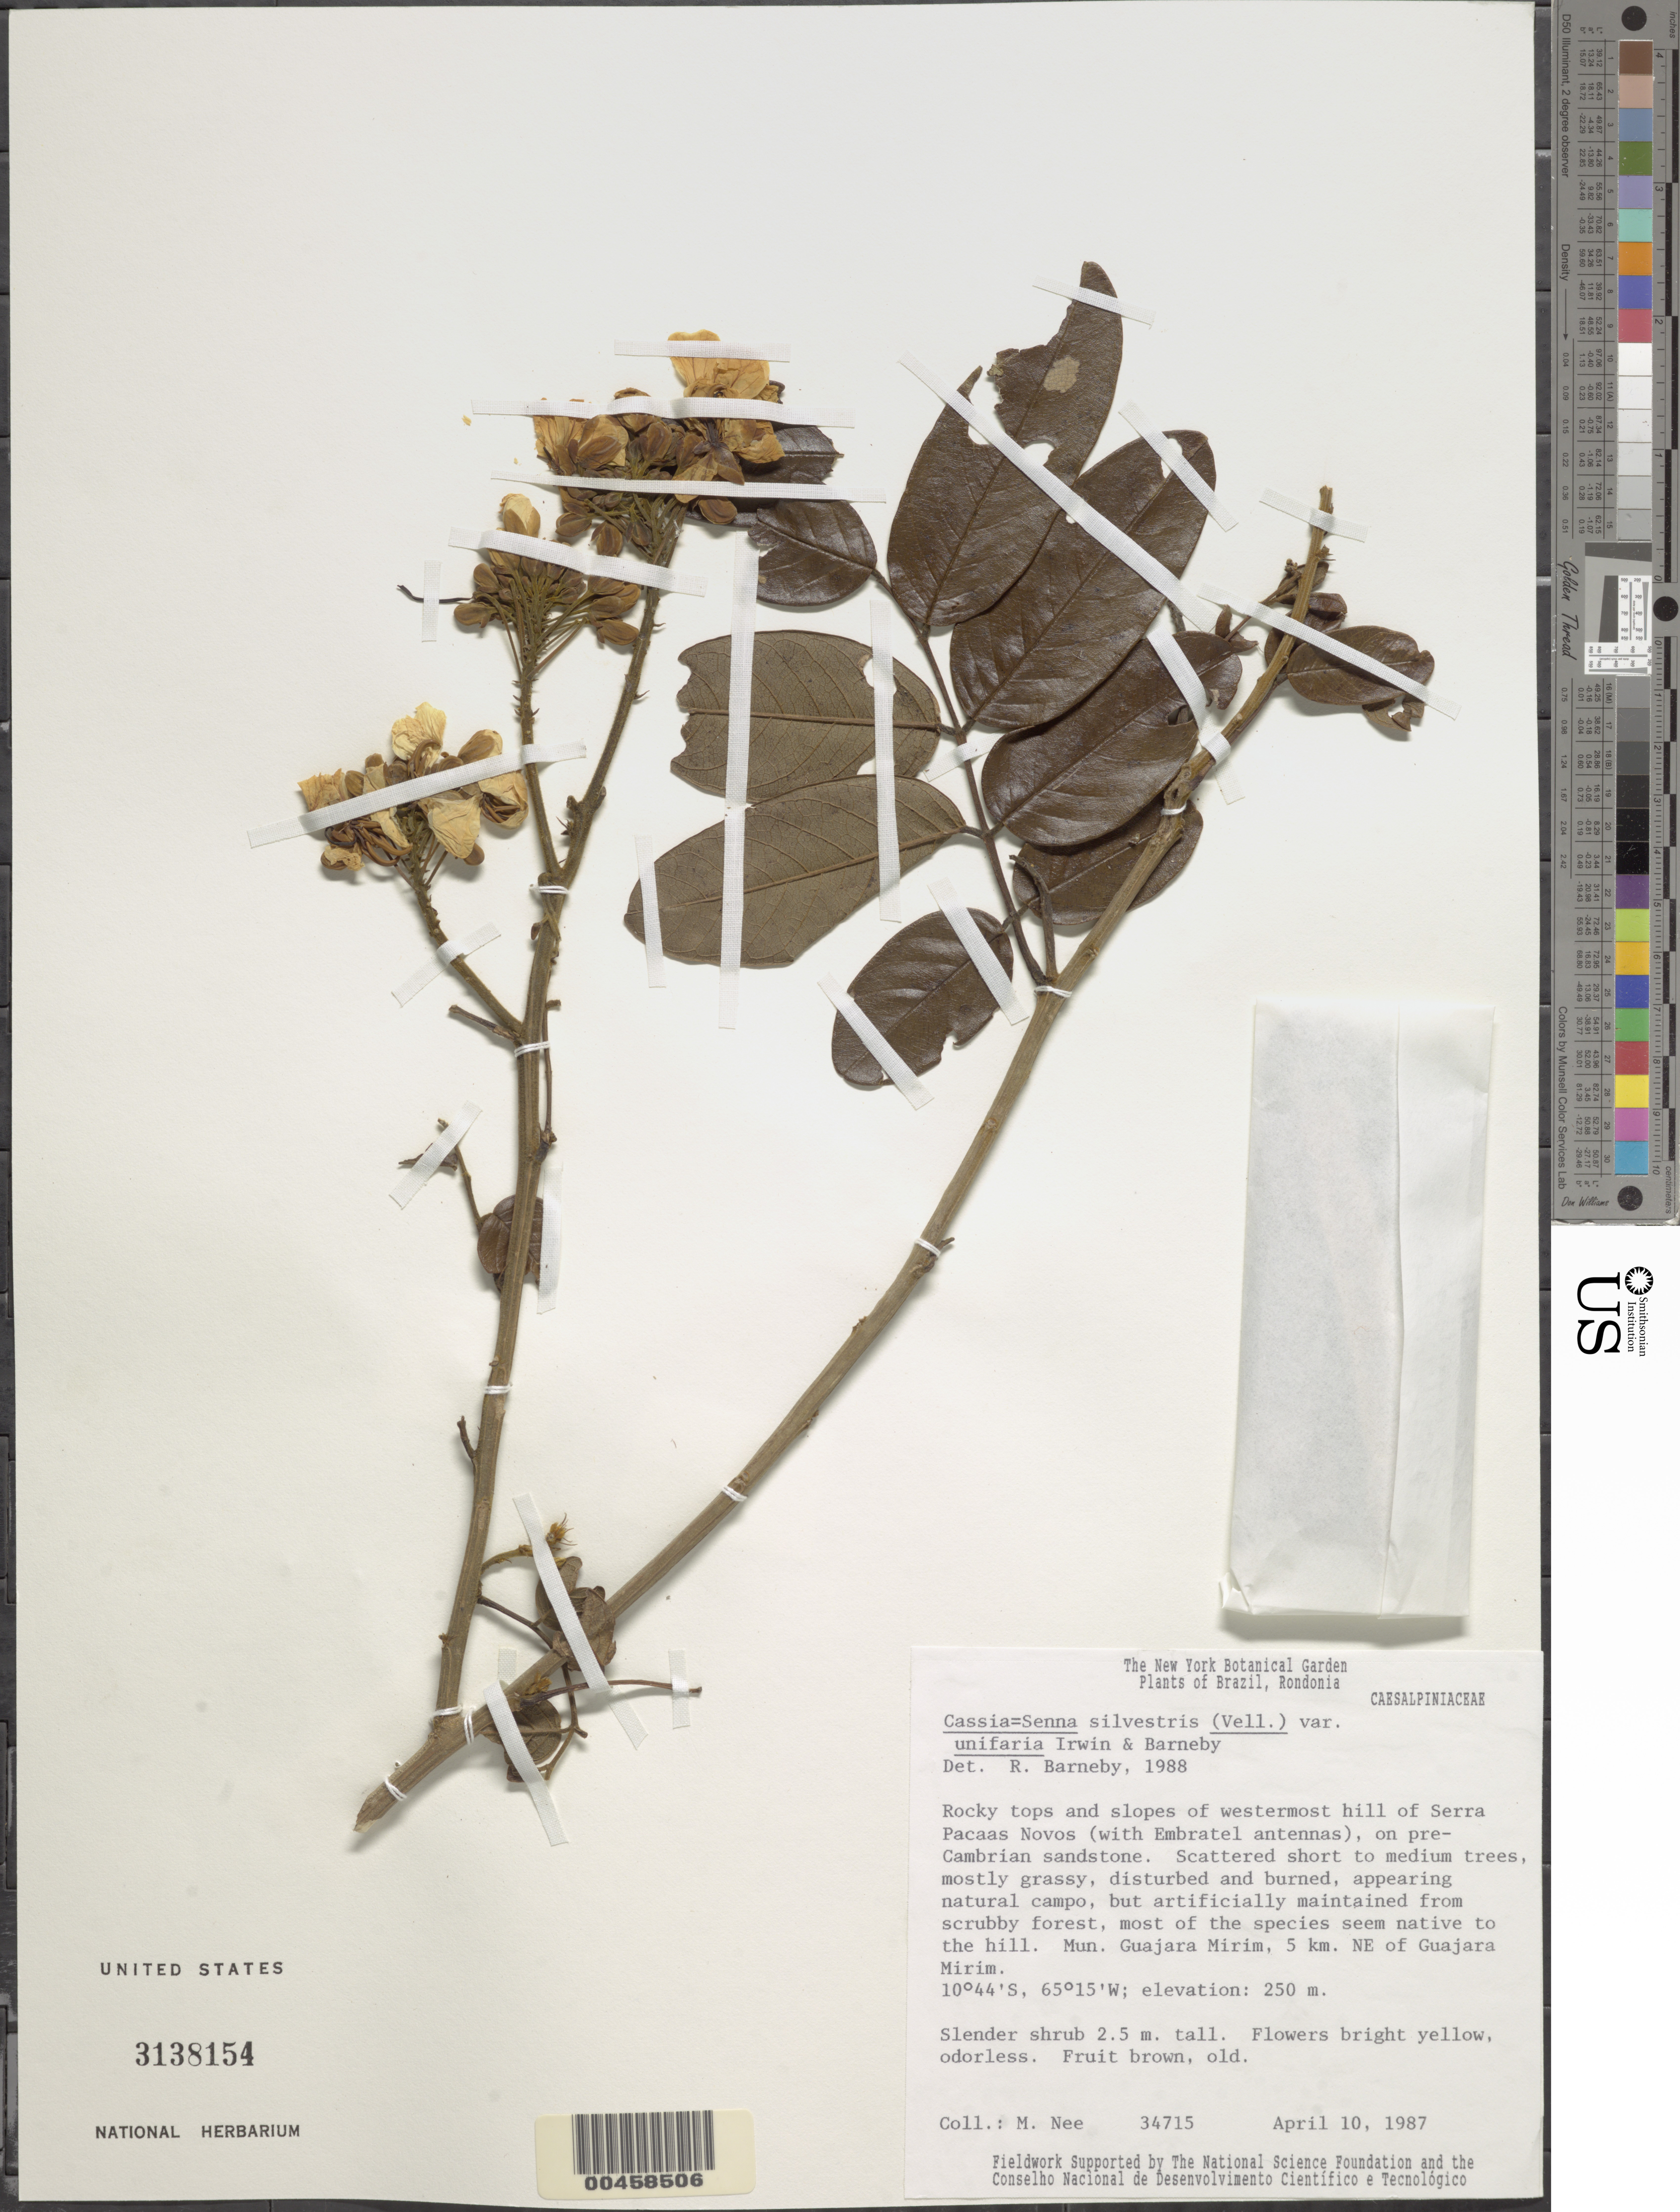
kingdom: Plantae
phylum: Tracheophyta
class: Magnoliopsida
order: Fabales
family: Fabaceae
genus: Senna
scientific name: Senna silvestris var. unifaria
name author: H.S. Irwin & Barneby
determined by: Barneby, Rupert C., (NY)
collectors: M. Nee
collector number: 34715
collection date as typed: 10 Apr 1987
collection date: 1987-04-10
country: Brazil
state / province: Rondônia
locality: Serra pacaas novos, 5 km ne of guajara mirim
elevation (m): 250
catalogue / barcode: US 3138154